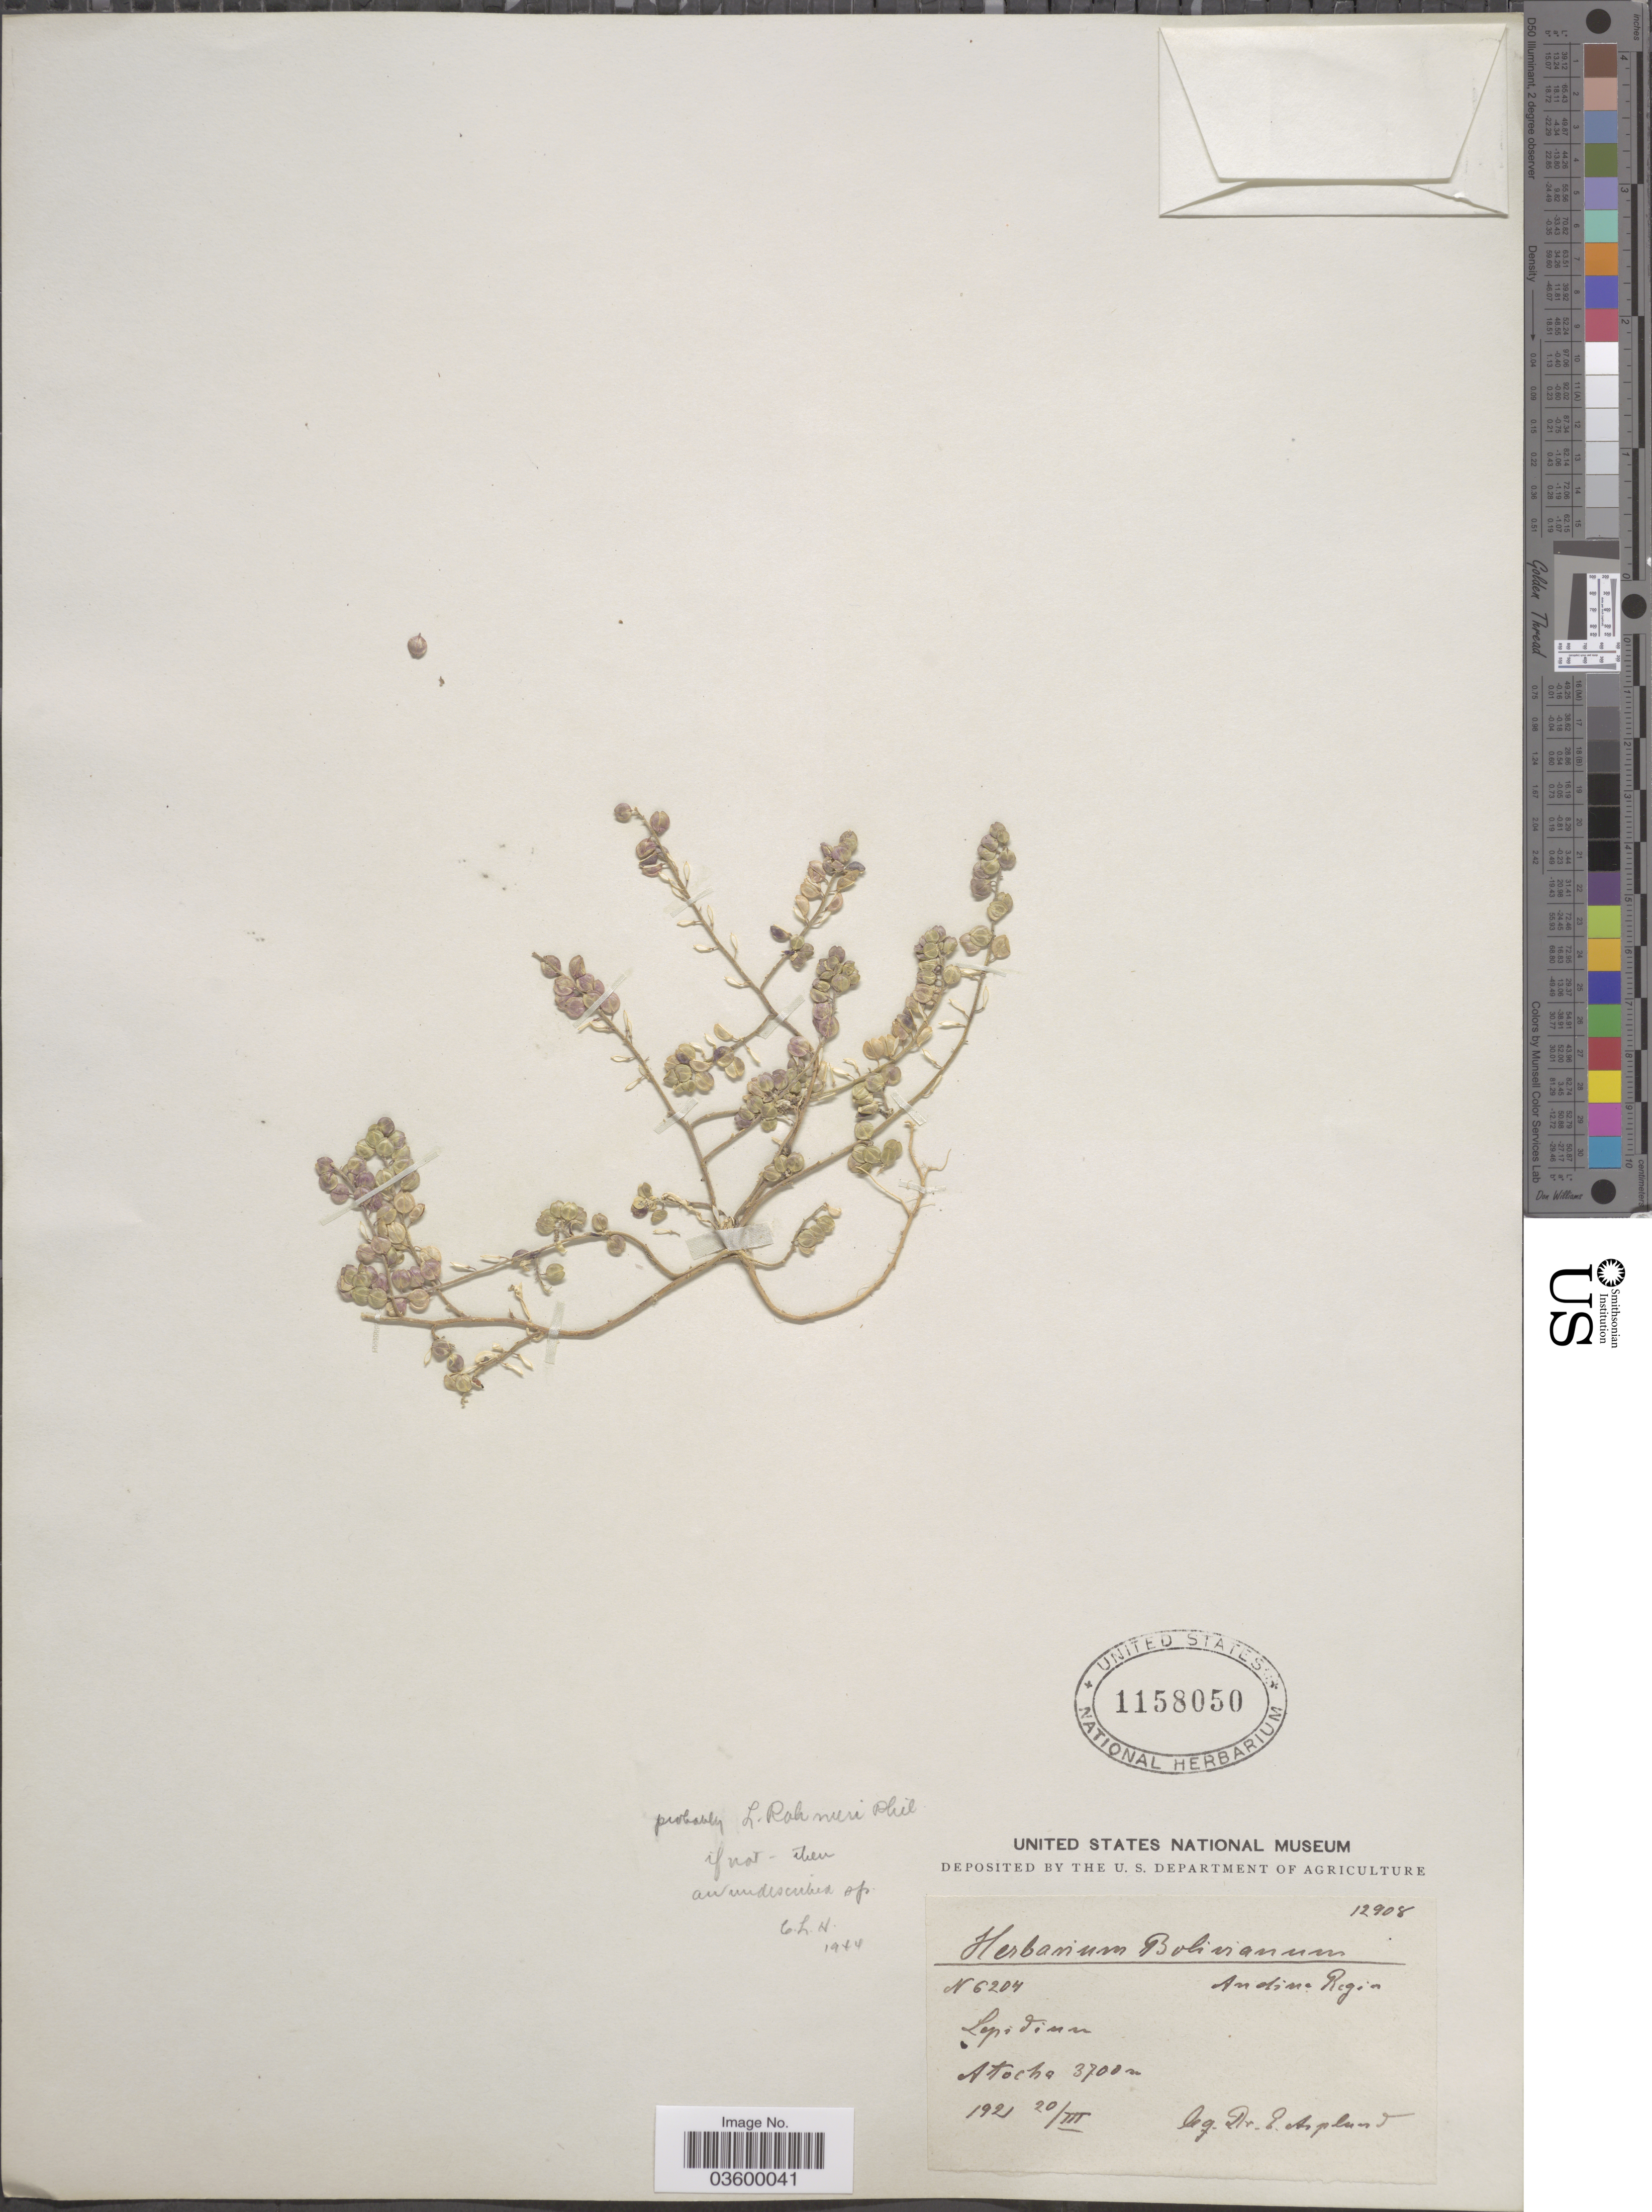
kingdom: Plantae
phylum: Tracheophyta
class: Magnoliopsida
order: Brassicales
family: Brassicaceae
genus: Lepidium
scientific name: Lepidium rahmeri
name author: Phil.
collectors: E. Asplund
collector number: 12908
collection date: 1921-03-20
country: Bolivia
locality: Andine Region. Atocha.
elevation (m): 3700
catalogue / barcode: US 1158050